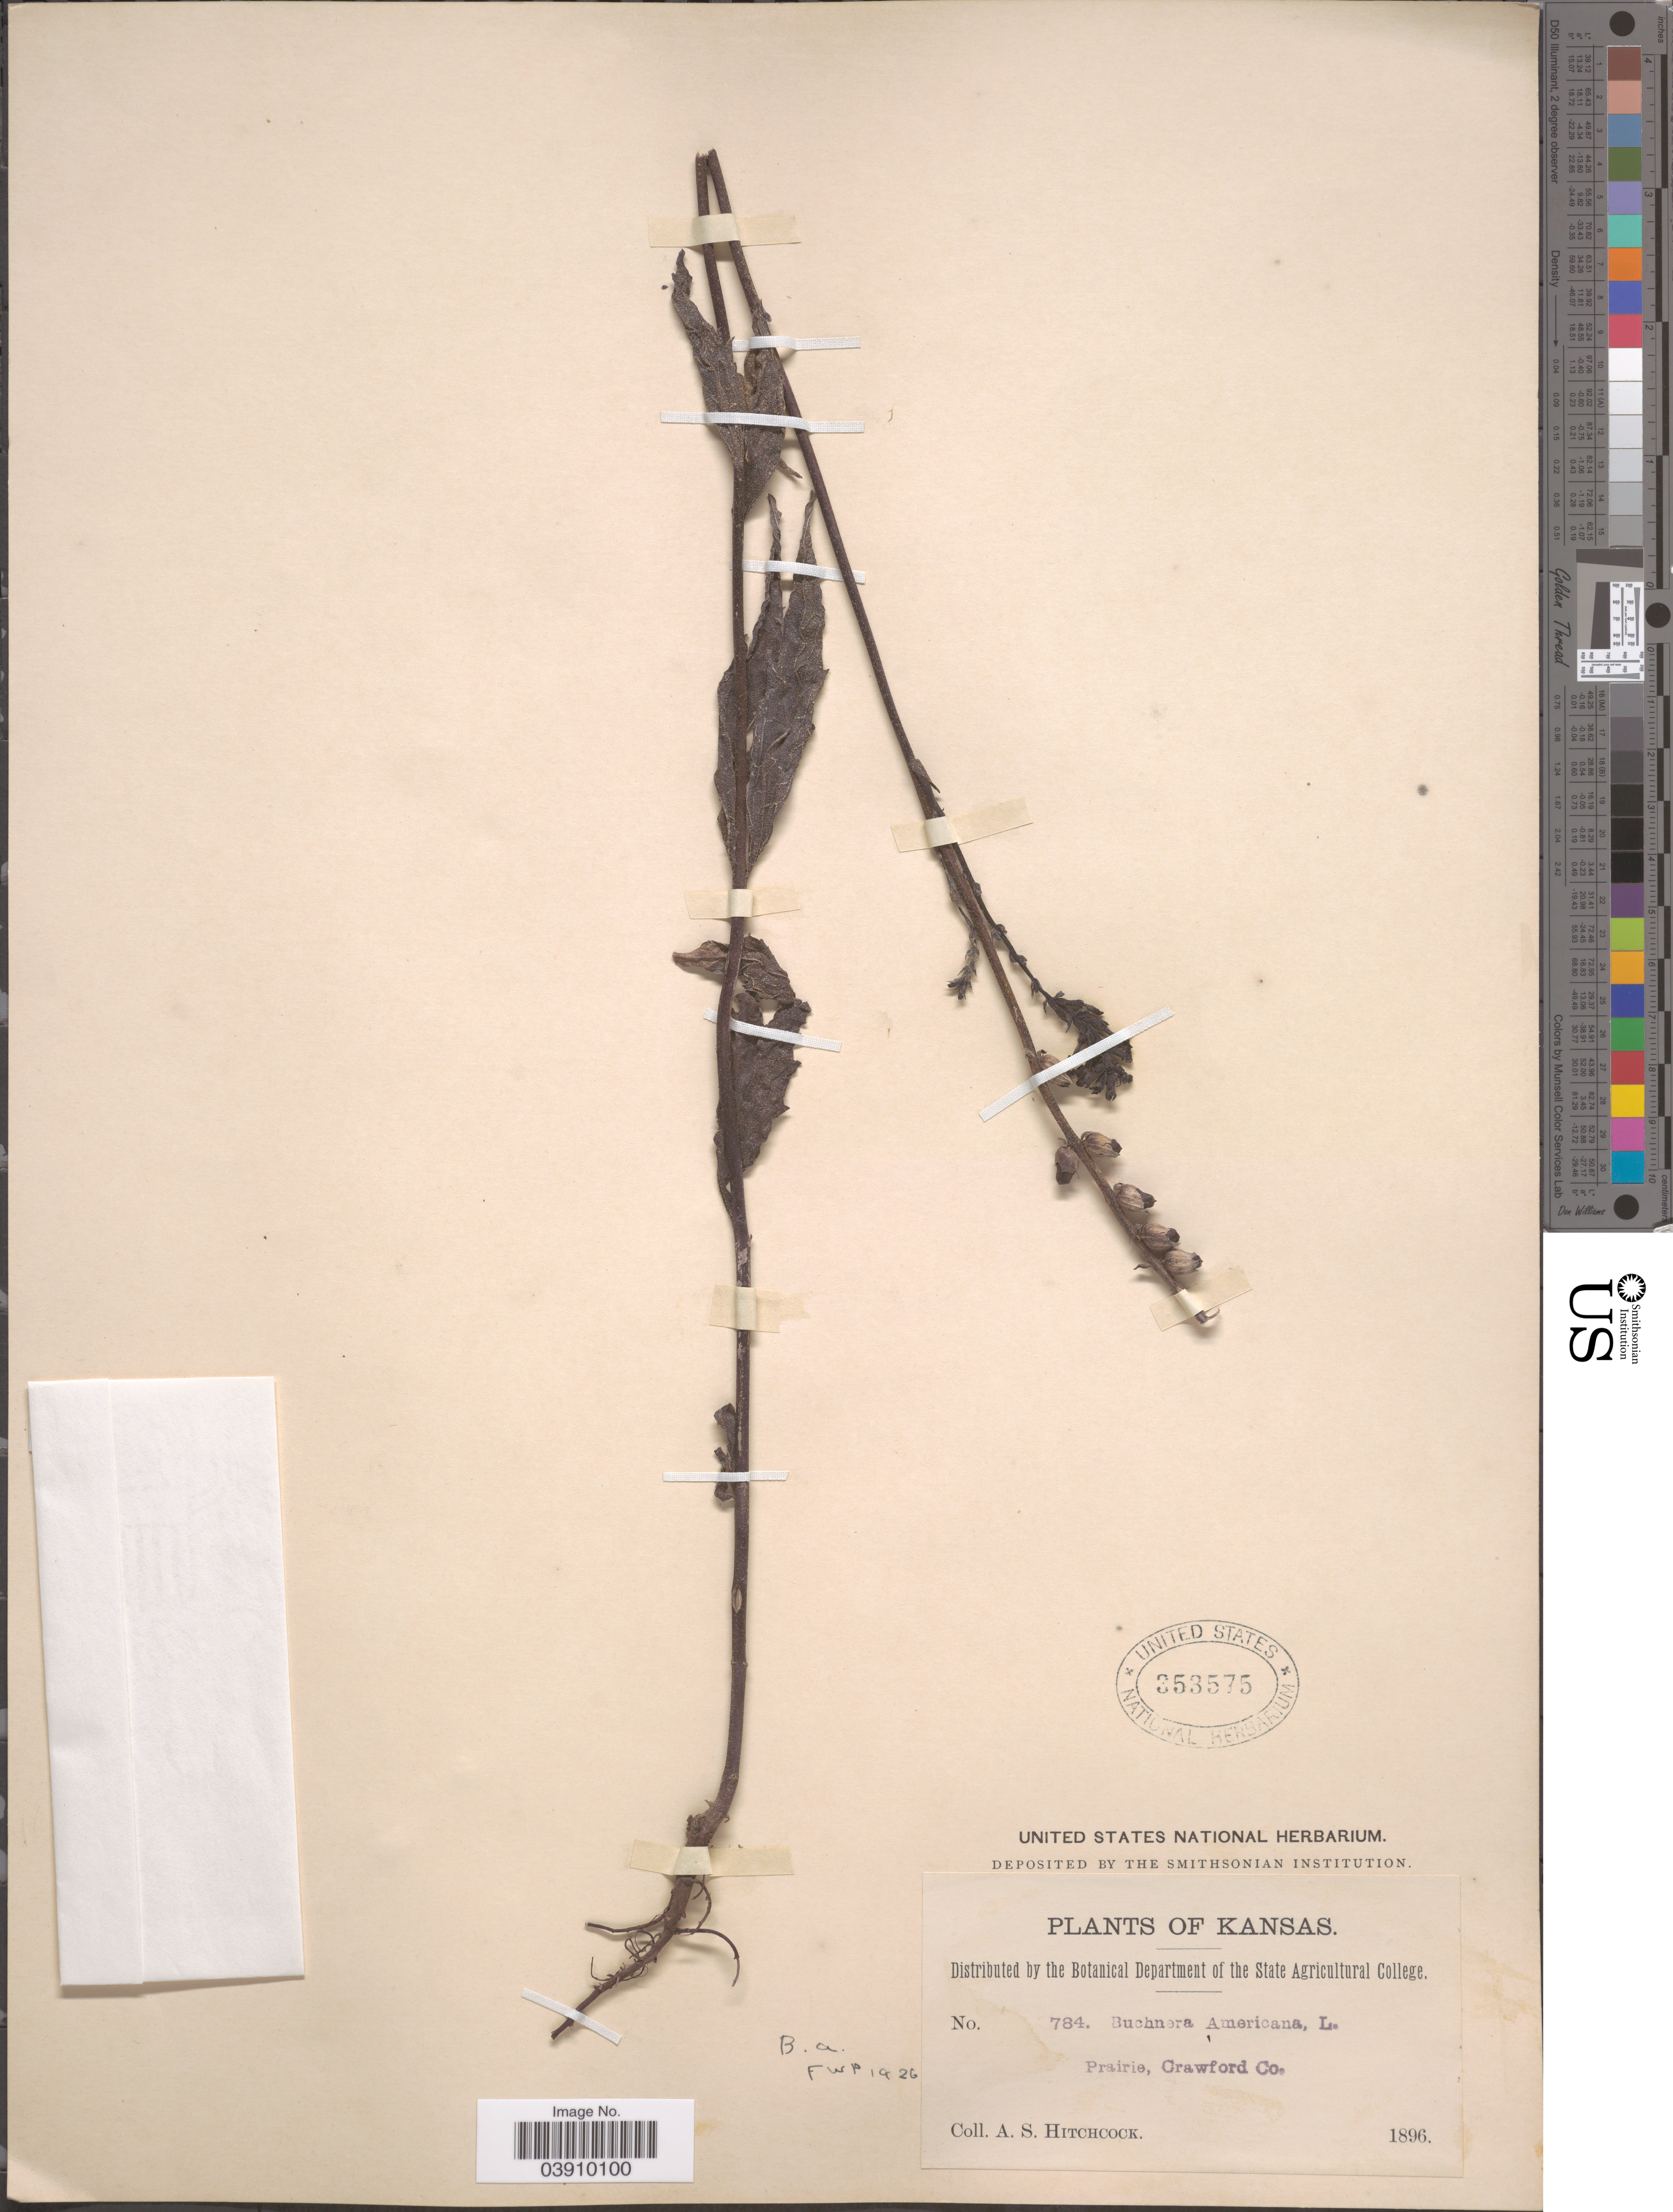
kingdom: Plantae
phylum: Tracheophyta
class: Magnoliopsida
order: Lamiales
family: Orobanchaceae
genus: Buchnera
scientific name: Buchnera americana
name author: L.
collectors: A. S. Hitchcock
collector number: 784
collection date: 1896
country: United States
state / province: Kansas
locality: Crawford Co.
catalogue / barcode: US 353575